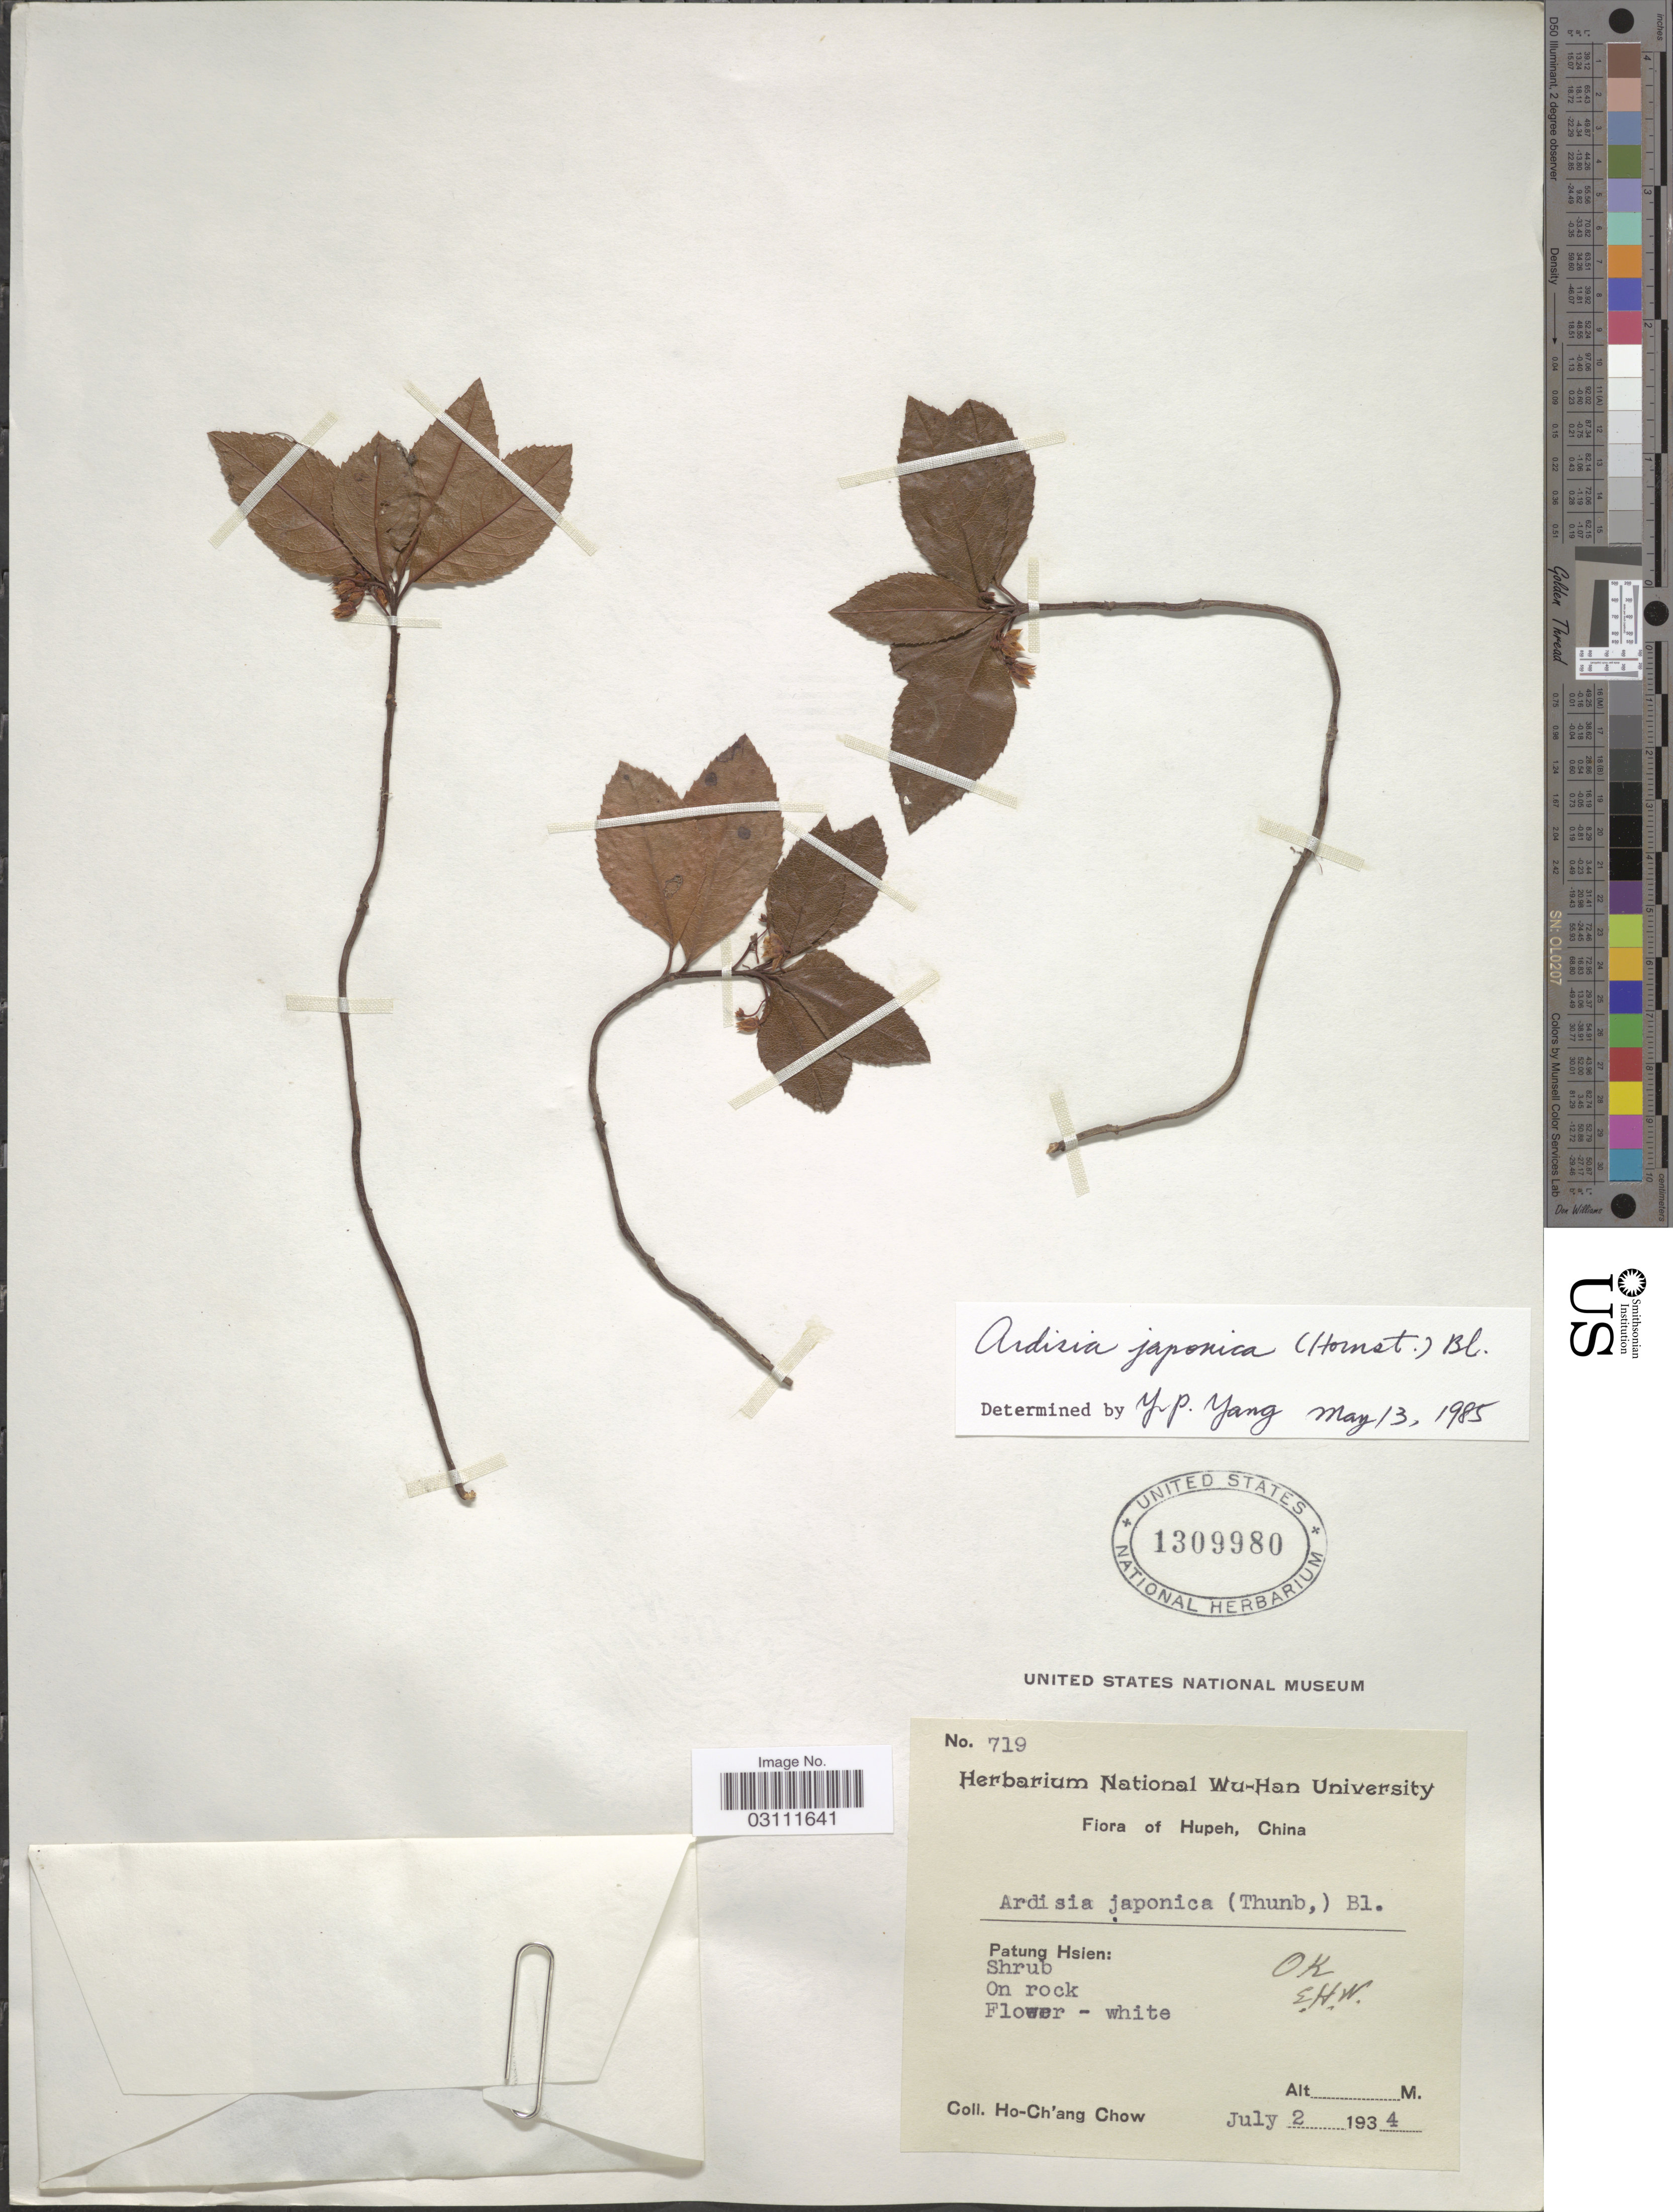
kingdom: Plantae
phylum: Tracheophyta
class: Magnoliopsida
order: Ericales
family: Primulaceae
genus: Ardisia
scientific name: Ardisia japonica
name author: (Thunb.) Blume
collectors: H. Chow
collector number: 719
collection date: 1934-07-02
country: China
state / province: Hubei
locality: Hupeh, China, Patung Hsien.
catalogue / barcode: US 1309980